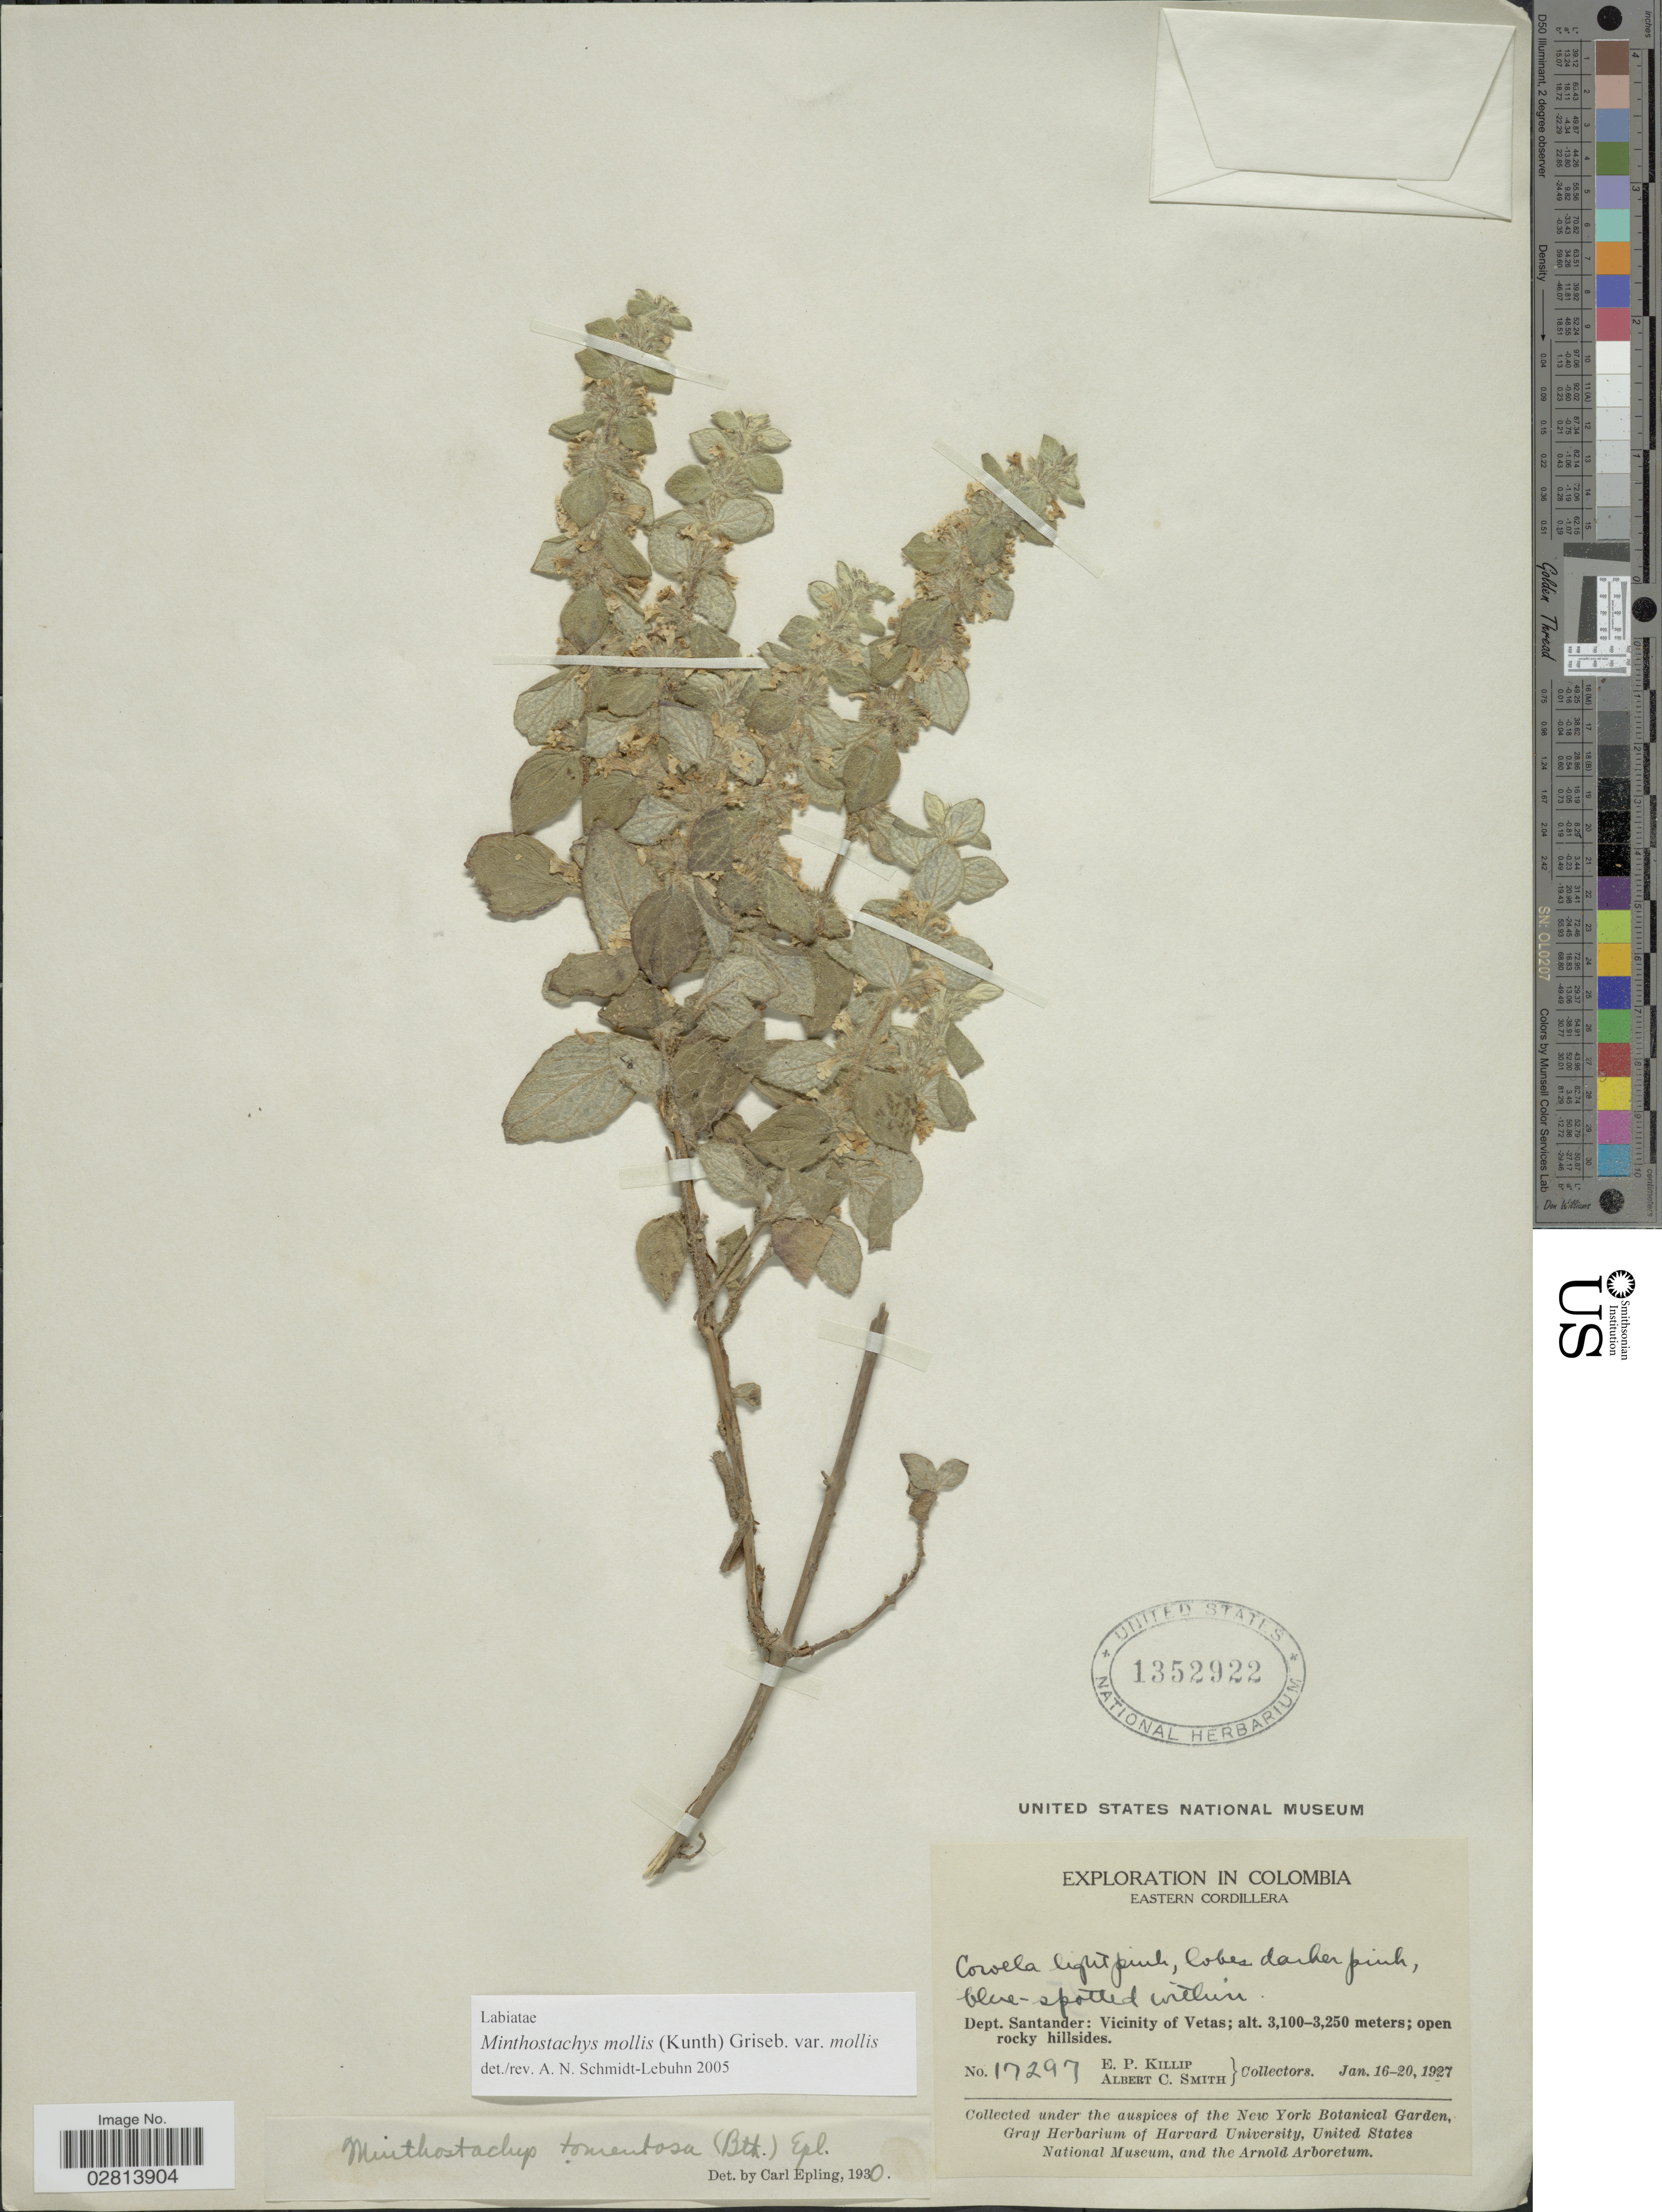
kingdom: Plantae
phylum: Tracheophyta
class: Magnoliopsida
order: Lamiales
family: Lamiaceae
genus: Minthostachys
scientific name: Minthostachys mollis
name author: (Kunth) Griseb.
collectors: E. P. Killip & A. C. Smith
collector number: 17297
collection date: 1927-01-16/1927-07-20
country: Colombia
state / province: Santander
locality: Eastern Cordillera, Dept. Santander: Vicinity of Vetas.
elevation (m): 3100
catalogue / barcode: US 1352922